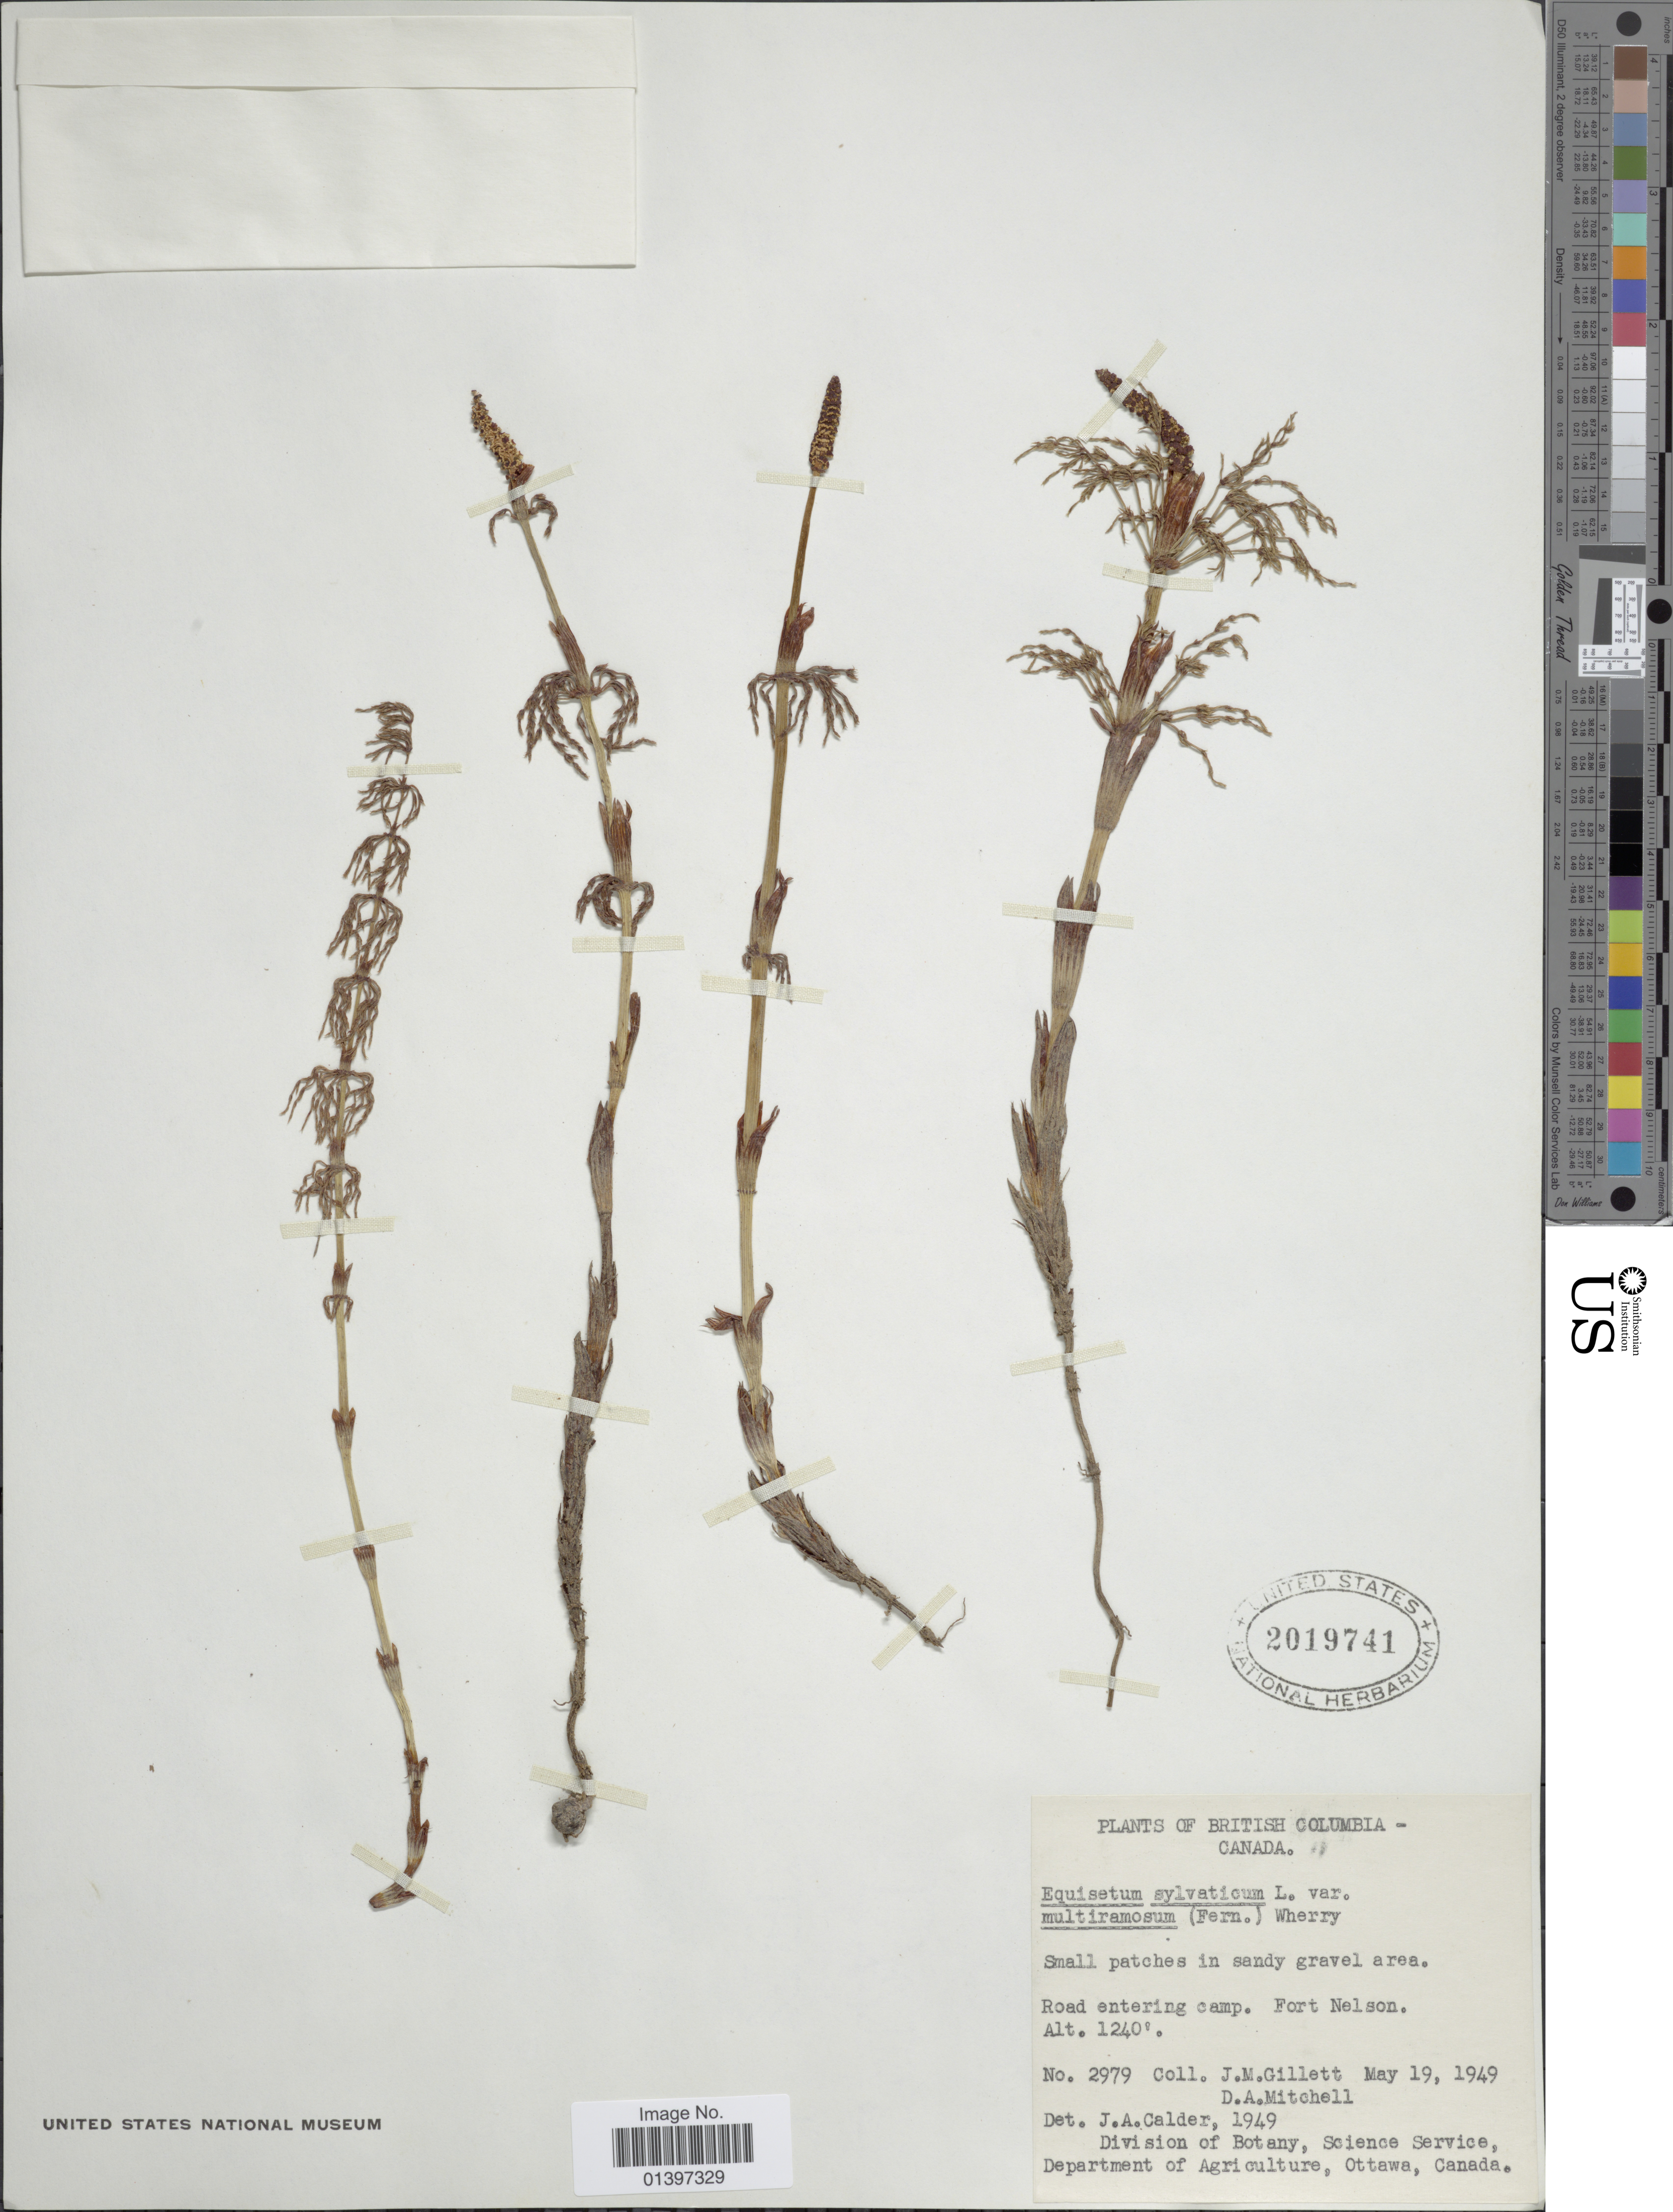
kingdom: Plantae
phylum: Tracheophyta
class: Polypodiopsida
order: Equisetales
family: Equisetaceae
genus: Equisetum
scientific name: Equisetum sylvaticum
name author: L.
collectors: J. M. Gillett & D. Mitchell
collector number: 2979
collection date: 1949-05-19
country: Canada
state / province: British Columbia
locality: Road entering camp, Fort Nelson,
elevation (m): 378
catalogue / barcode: US 2019741